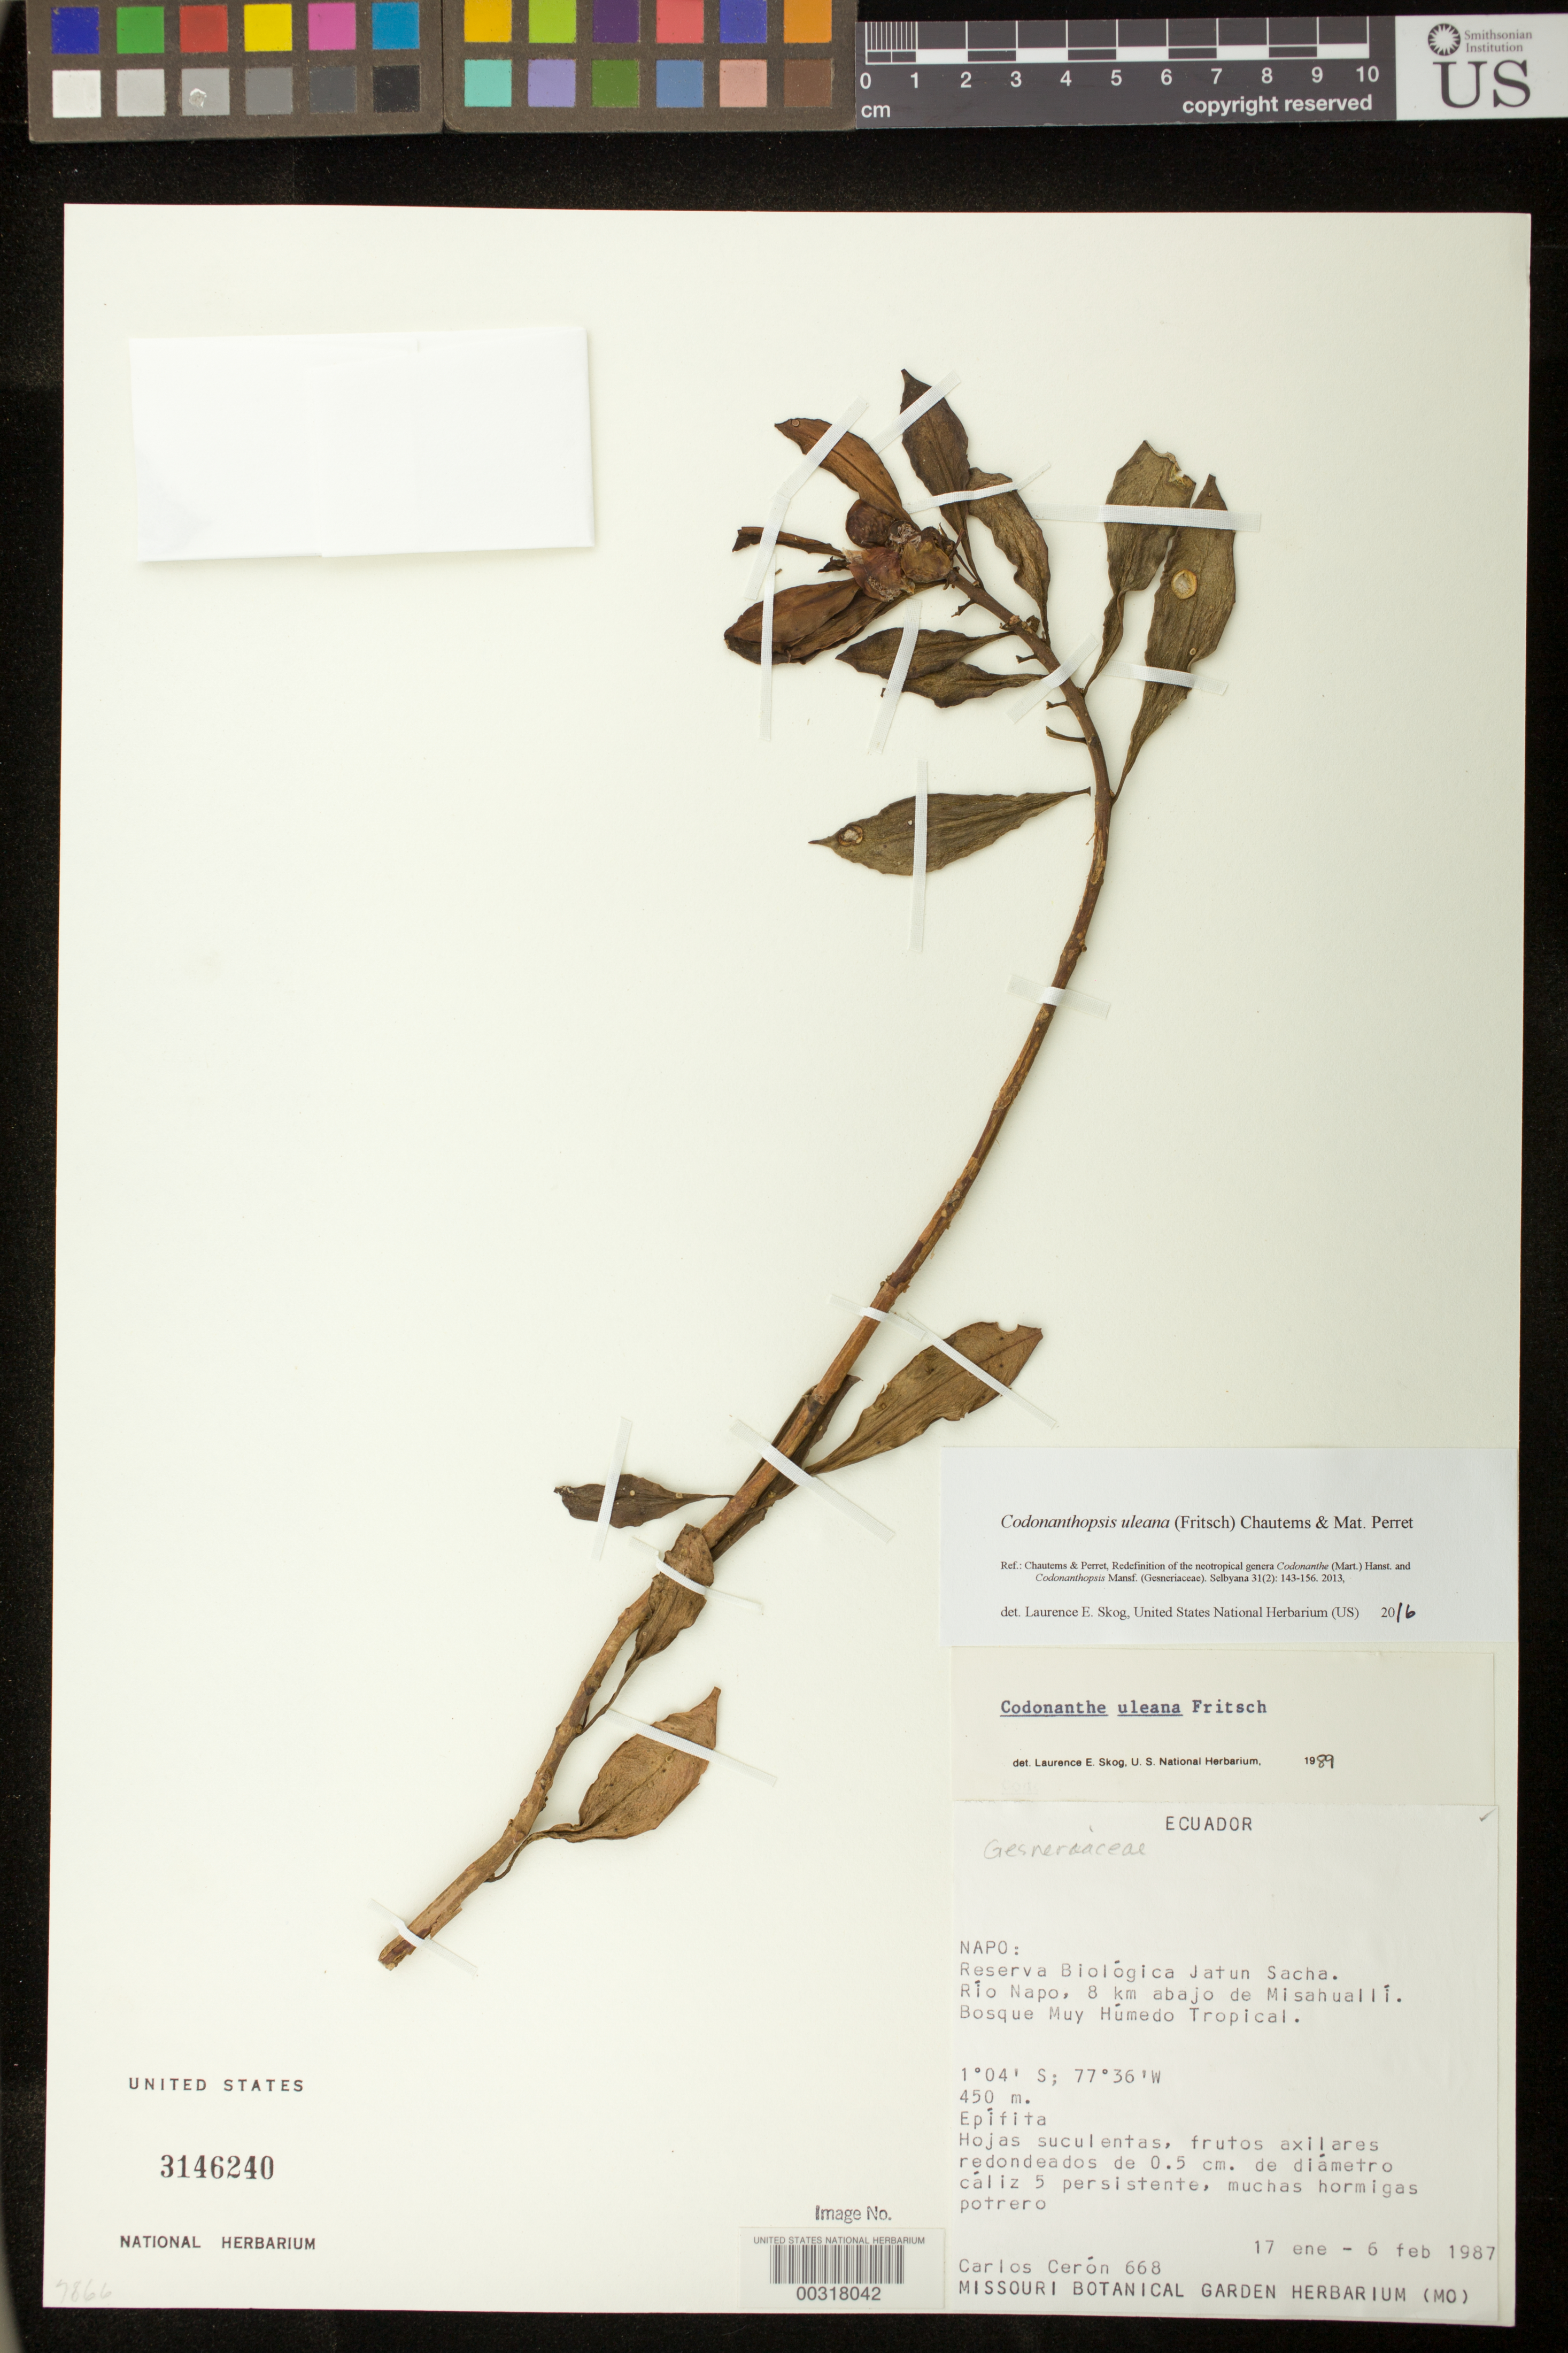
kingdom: Plantae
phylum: Tracheophyta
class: Magnoliopsida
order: Lamiales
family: Gesneriaceae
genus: Codonanthopsis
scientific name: Codonanthopsis uleana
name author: (Fritsch) Chautems & Mat.Perret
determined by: Skog, Laurence E.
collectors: C. E. Cerón M.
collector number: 668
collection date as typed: Jan-Feb 1987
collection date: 1987-01/1987-02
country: Ecuador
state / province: Napo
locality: Reserva Biologica Jatun Sacha, Rio Napo, 8 km below Misahualli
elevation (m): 450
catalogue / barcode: US 3146240